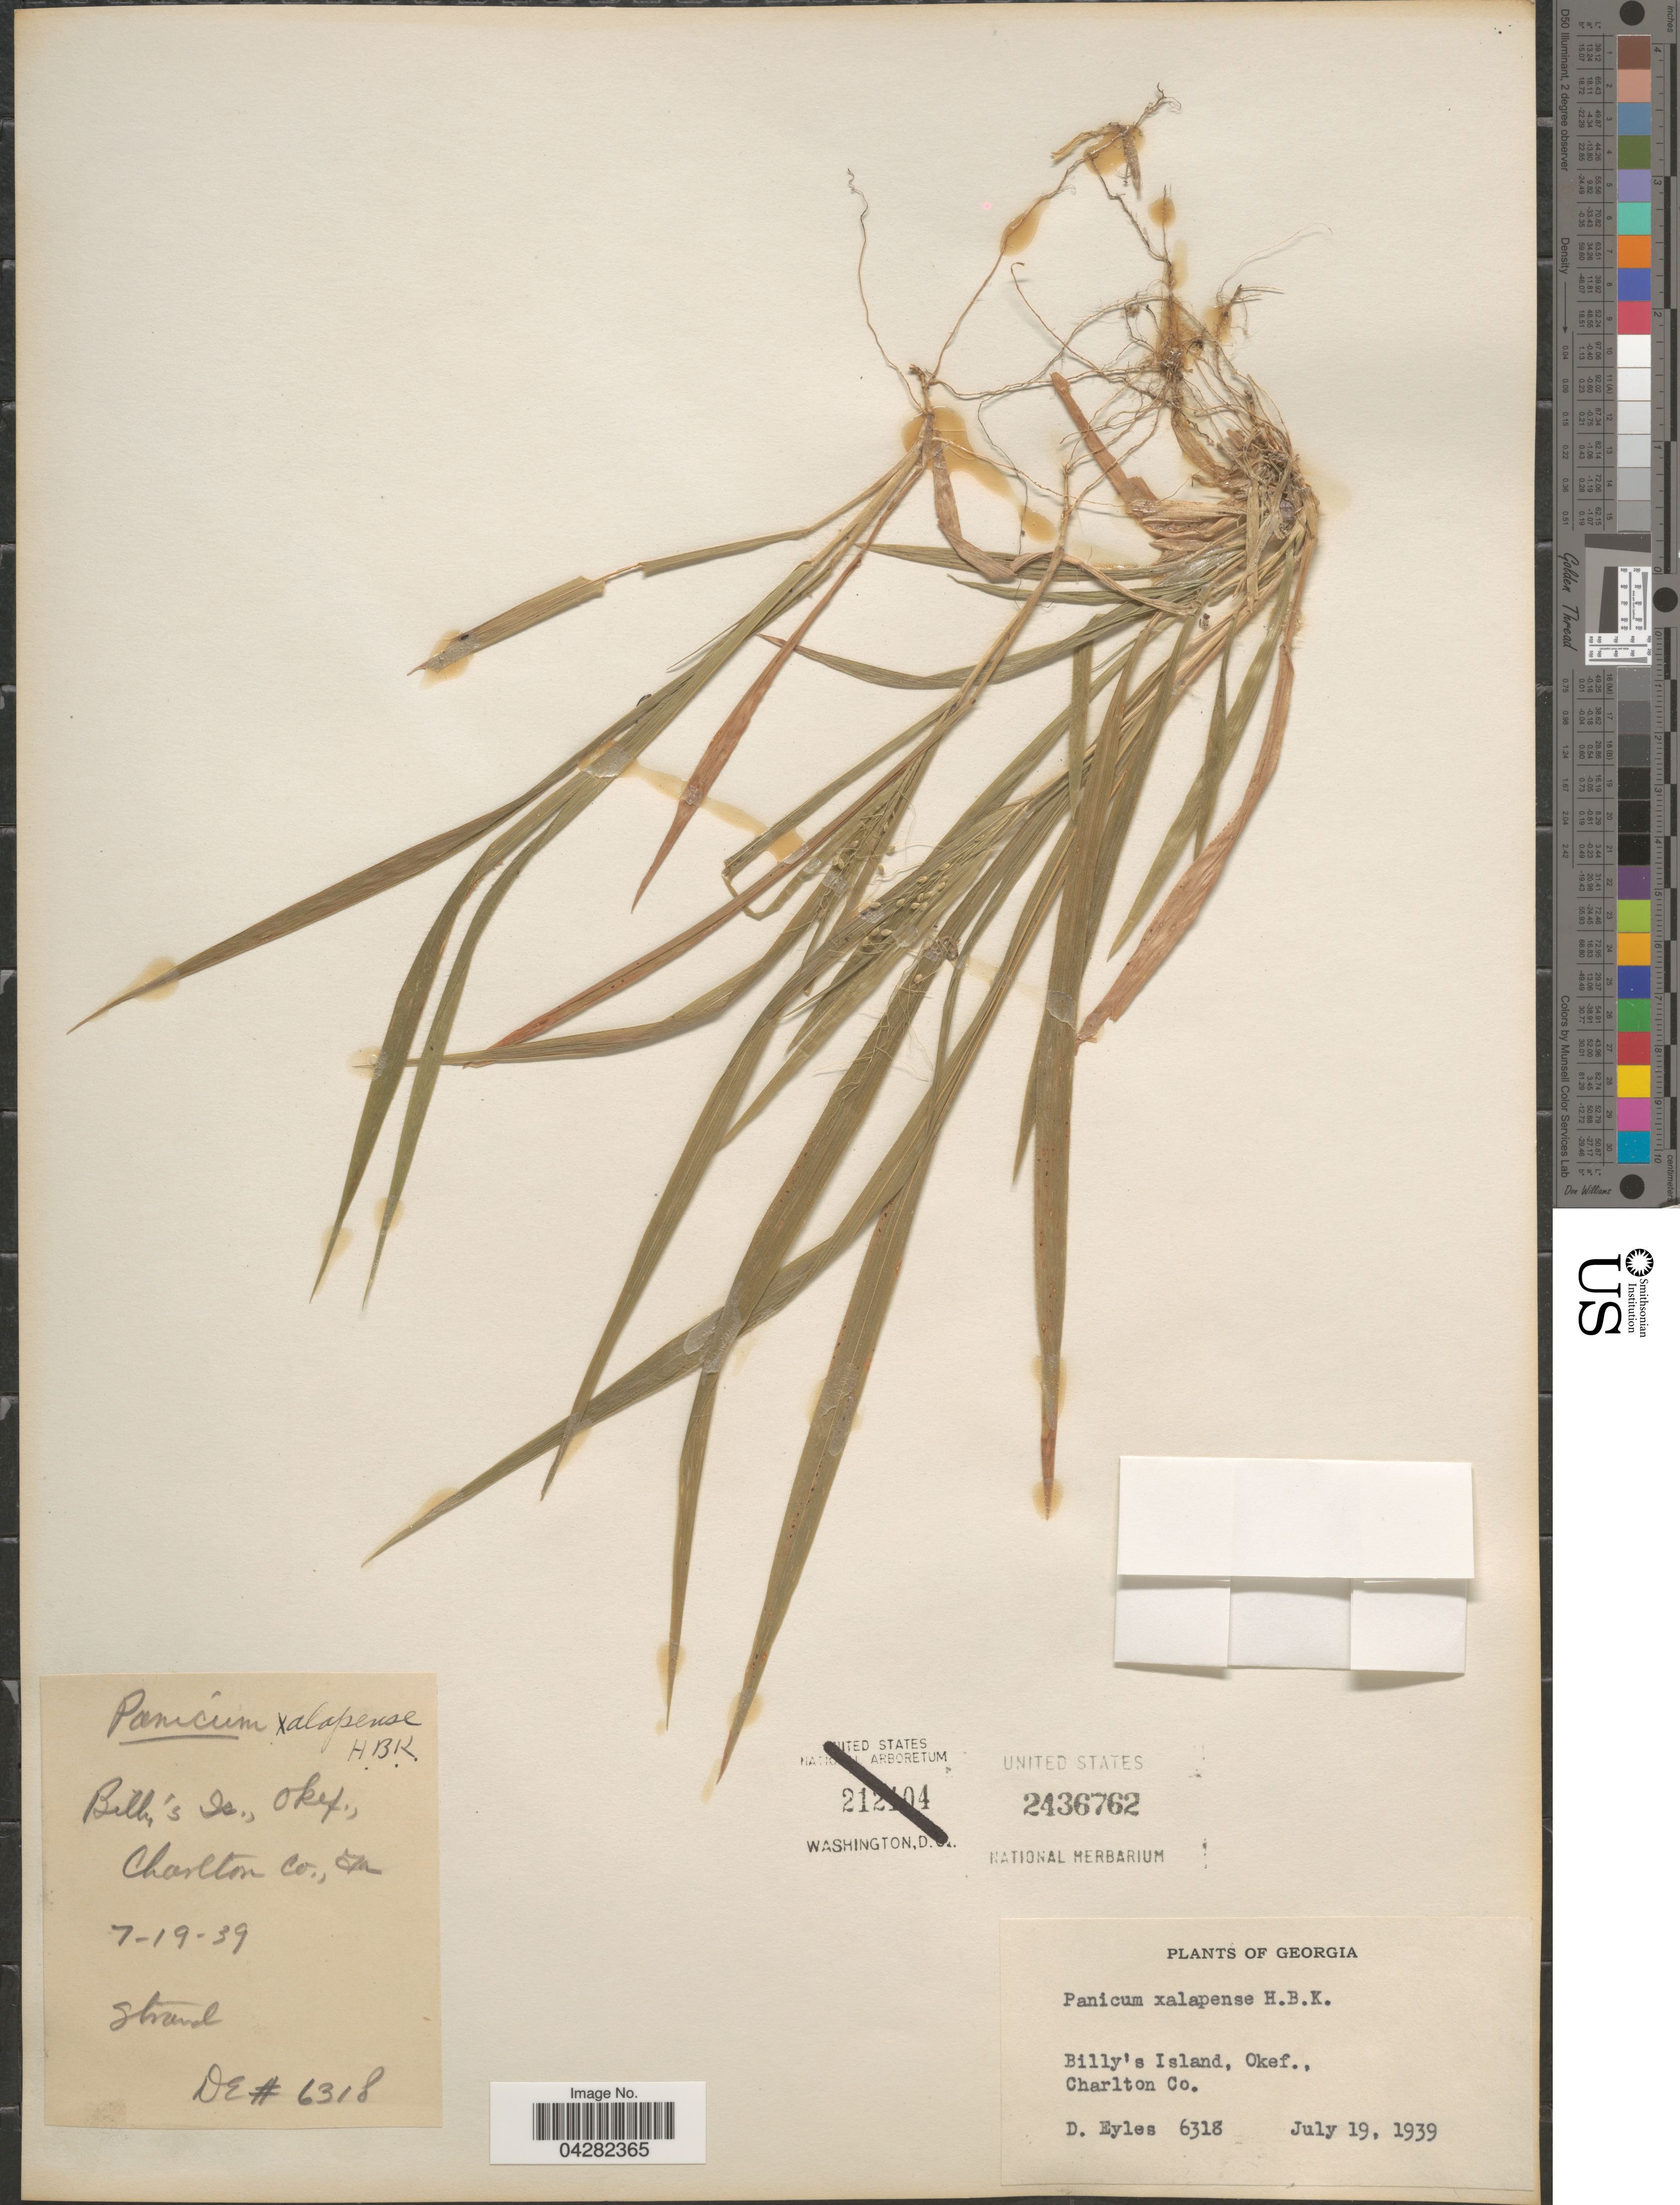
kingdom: Plantae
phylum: Tracheophyta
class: Liliopsida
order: Poales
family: Poaceae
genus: Dichanthelium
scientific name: Dichanthelium laxiflorum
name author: (Lam.) Gould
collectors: D. Eyles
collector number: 6318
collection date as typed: Transcribed d/m/y: 19/7/39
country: United States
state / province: Georgia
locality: Billy's Island, Okef., Charlton Co.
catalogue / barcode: US 2436762